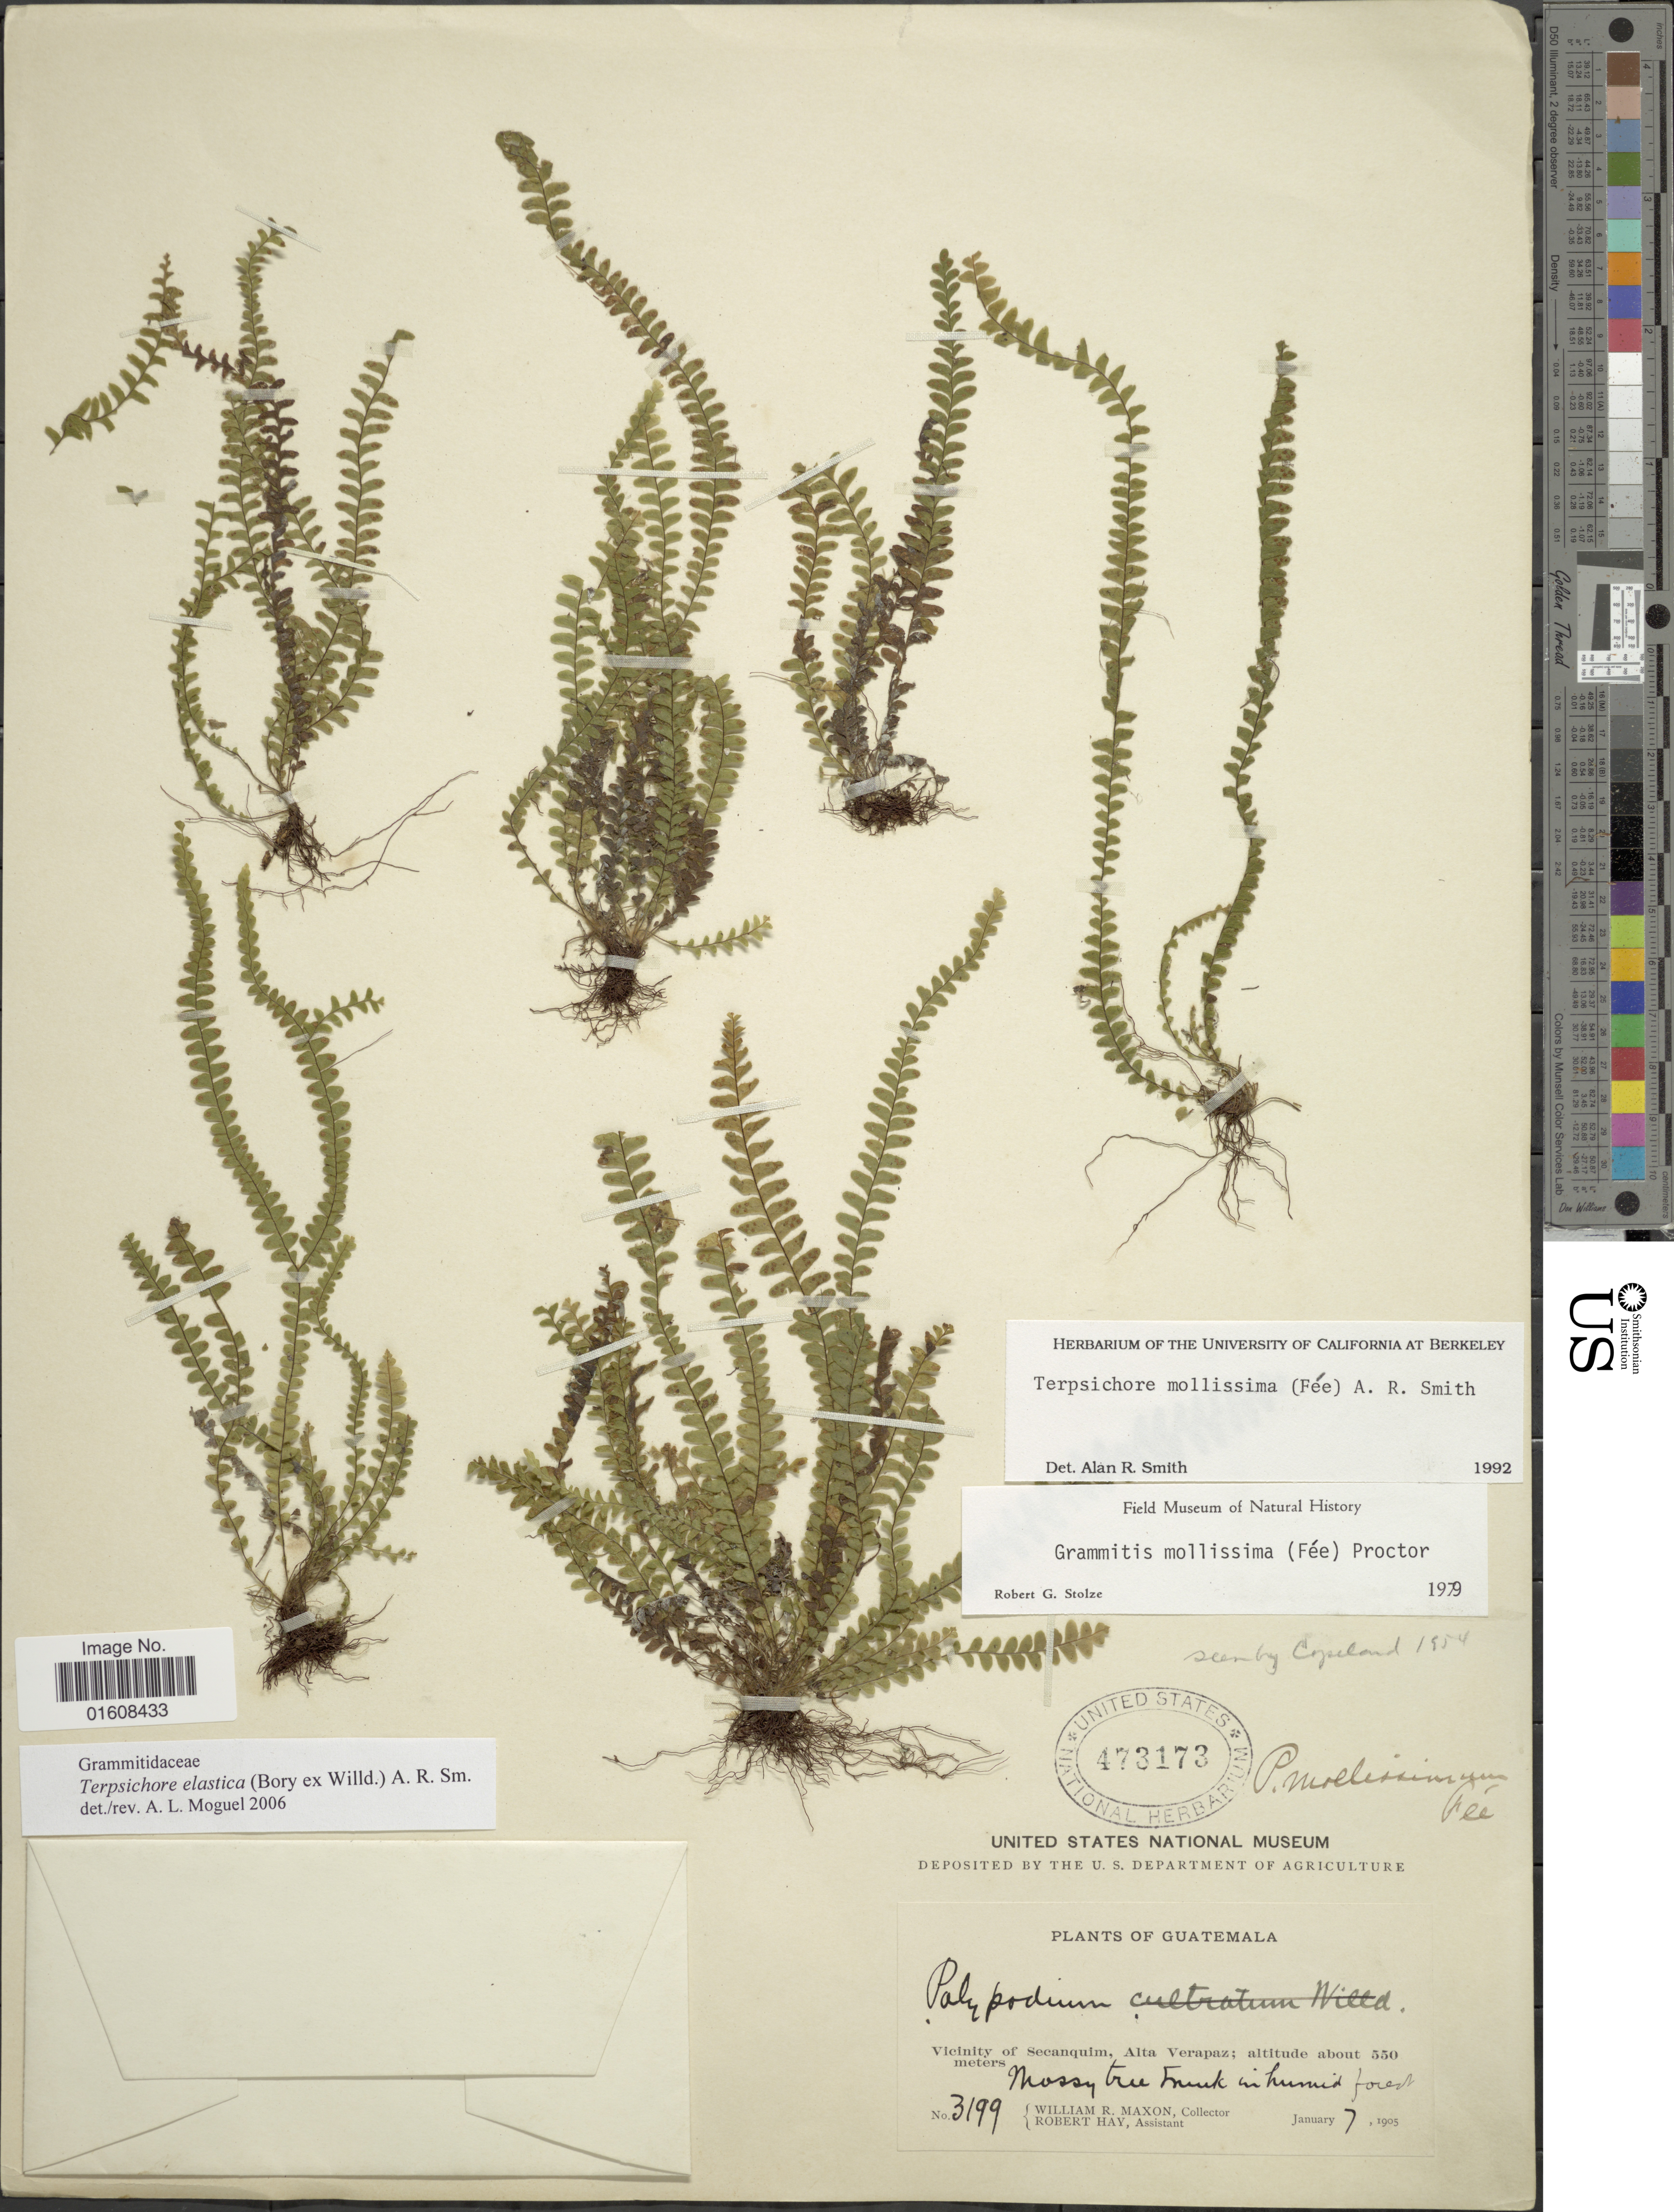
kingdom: Plantae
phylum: Tracheophyta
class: Polypodiopsida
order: Polypodiales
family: Polypodiaceae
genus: Alansmia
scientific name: Alansmia elastica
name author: (Bory ex Willd.) Moguel & M. Kessler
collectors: W. R. Maxon & R. H. Hay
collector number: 3199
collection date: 1905-01-07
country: Guatemala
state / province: Alta Verapaz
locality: Vicinity of Secanquim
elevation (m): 550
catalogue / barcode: US 473173